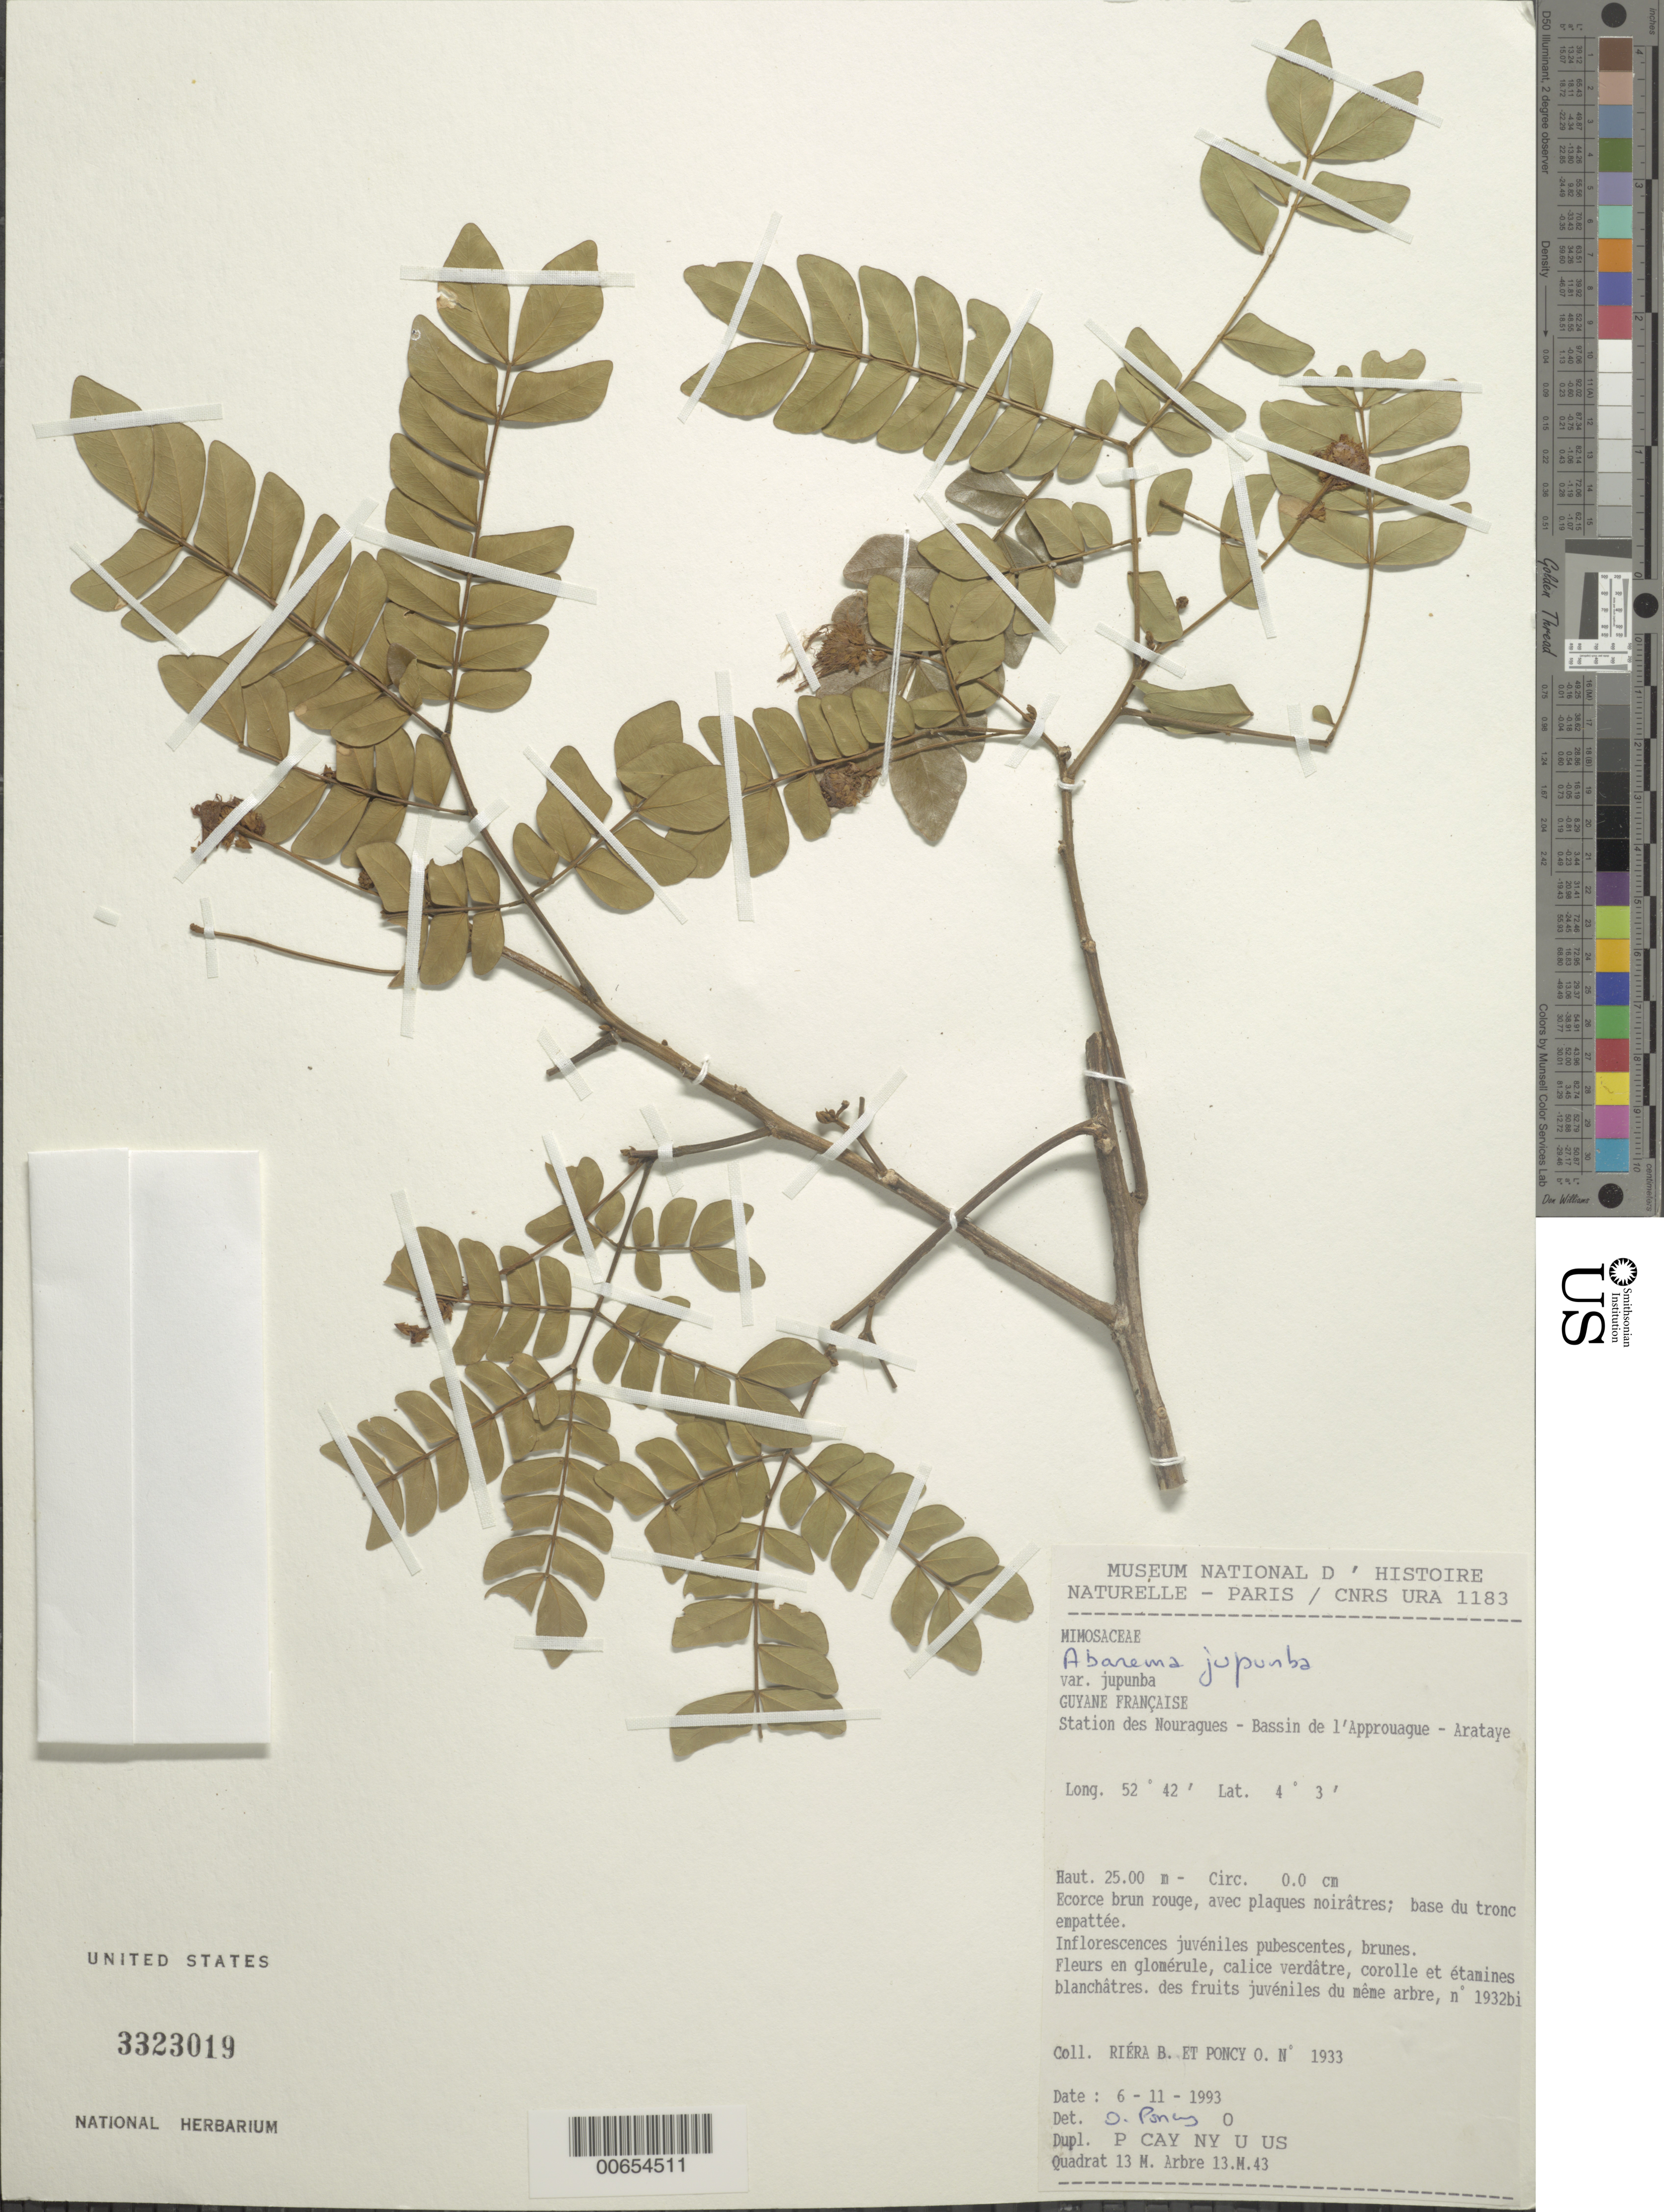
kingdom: Plantae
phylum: Tracheophyta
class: Magnoliopsida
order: Fabales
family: Fabaceae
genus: Abarema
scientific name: Abarema jupunba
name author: (Willd.) Britton & Killip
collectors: B. Riéra & O. Poncy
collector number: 1933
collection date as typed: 6-Nov-93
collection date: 1993-11-06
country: French Guiana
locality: Station des Nouragues, Bassin de l'Approuague, Arataye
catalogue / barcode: US 3323019